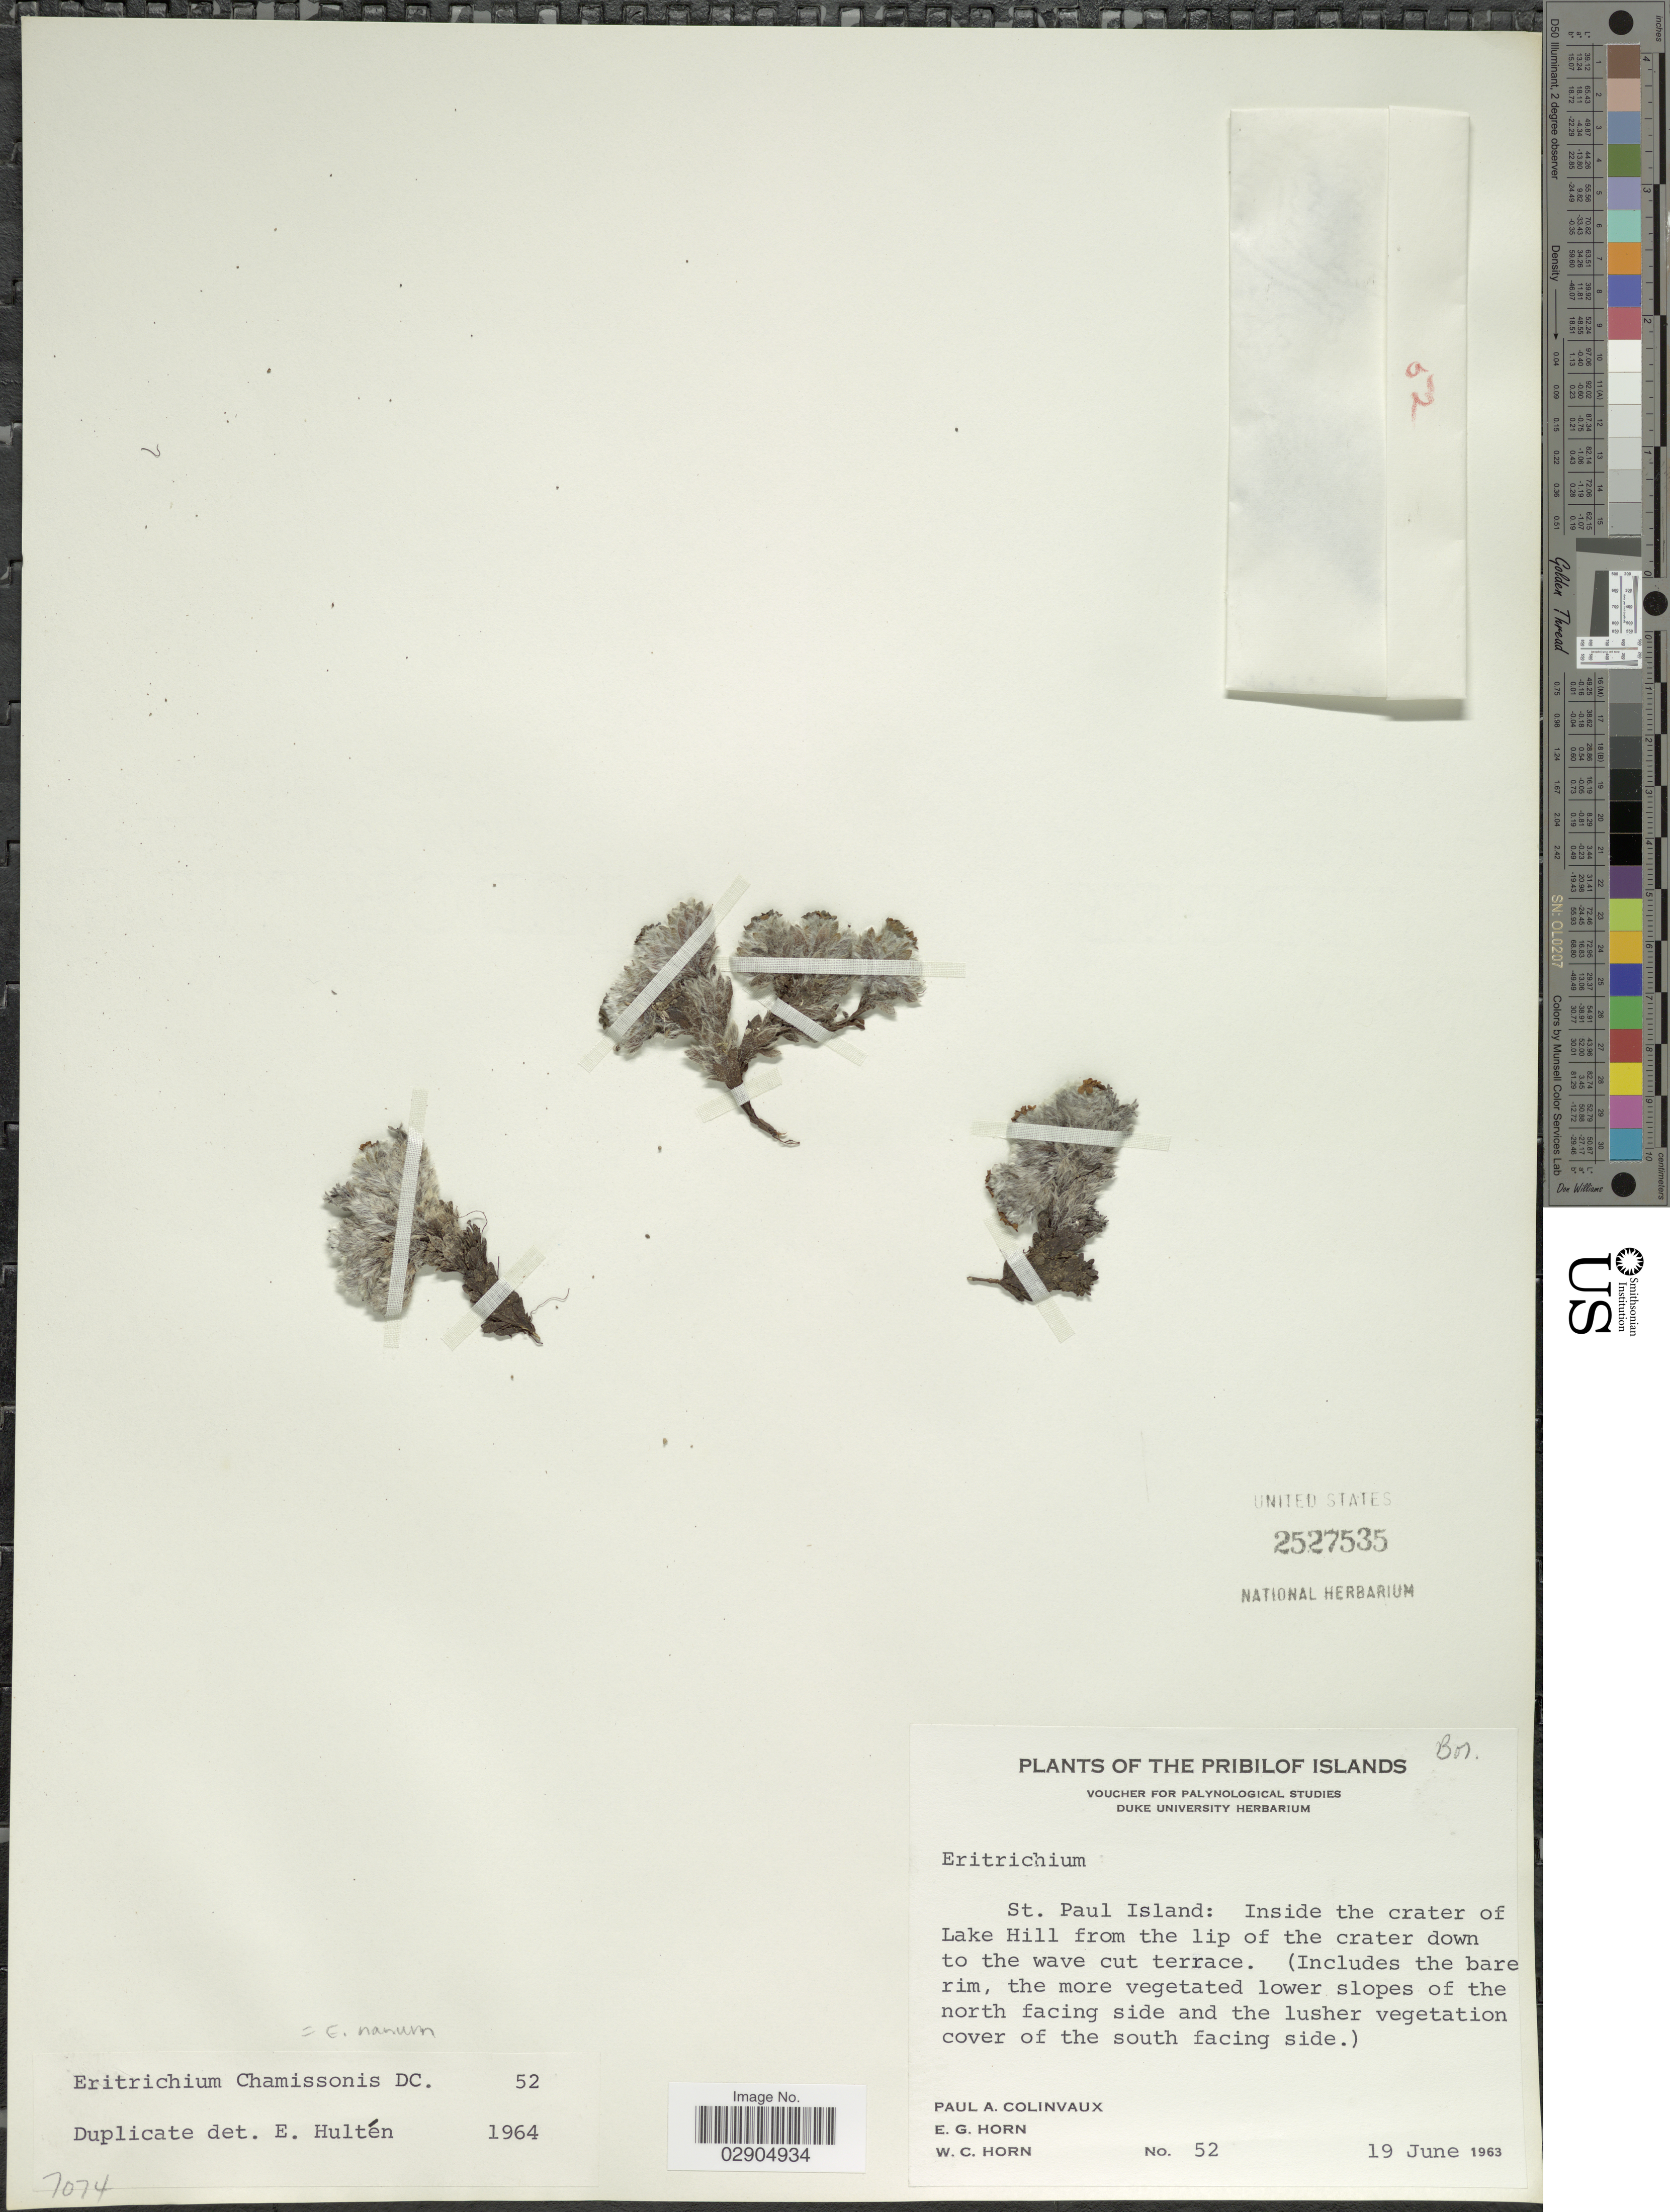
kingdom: Plantae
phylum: Tracheophyta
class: Magnoliopsida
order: Boraginales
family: Boraginaceae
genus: Eritrichium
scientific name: Eritrichium nanum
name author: (L.) Gaudin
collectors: P. Colinvaux, E. Horn & W. Horn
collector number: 52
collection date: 1963-06-19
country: United States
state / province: Alaska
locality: The Pribilof Islands, St. Paul Island: Inside the crater of Lake Hill from the lip of the crater down to the wave cut terrace.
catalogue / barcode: US 2527535